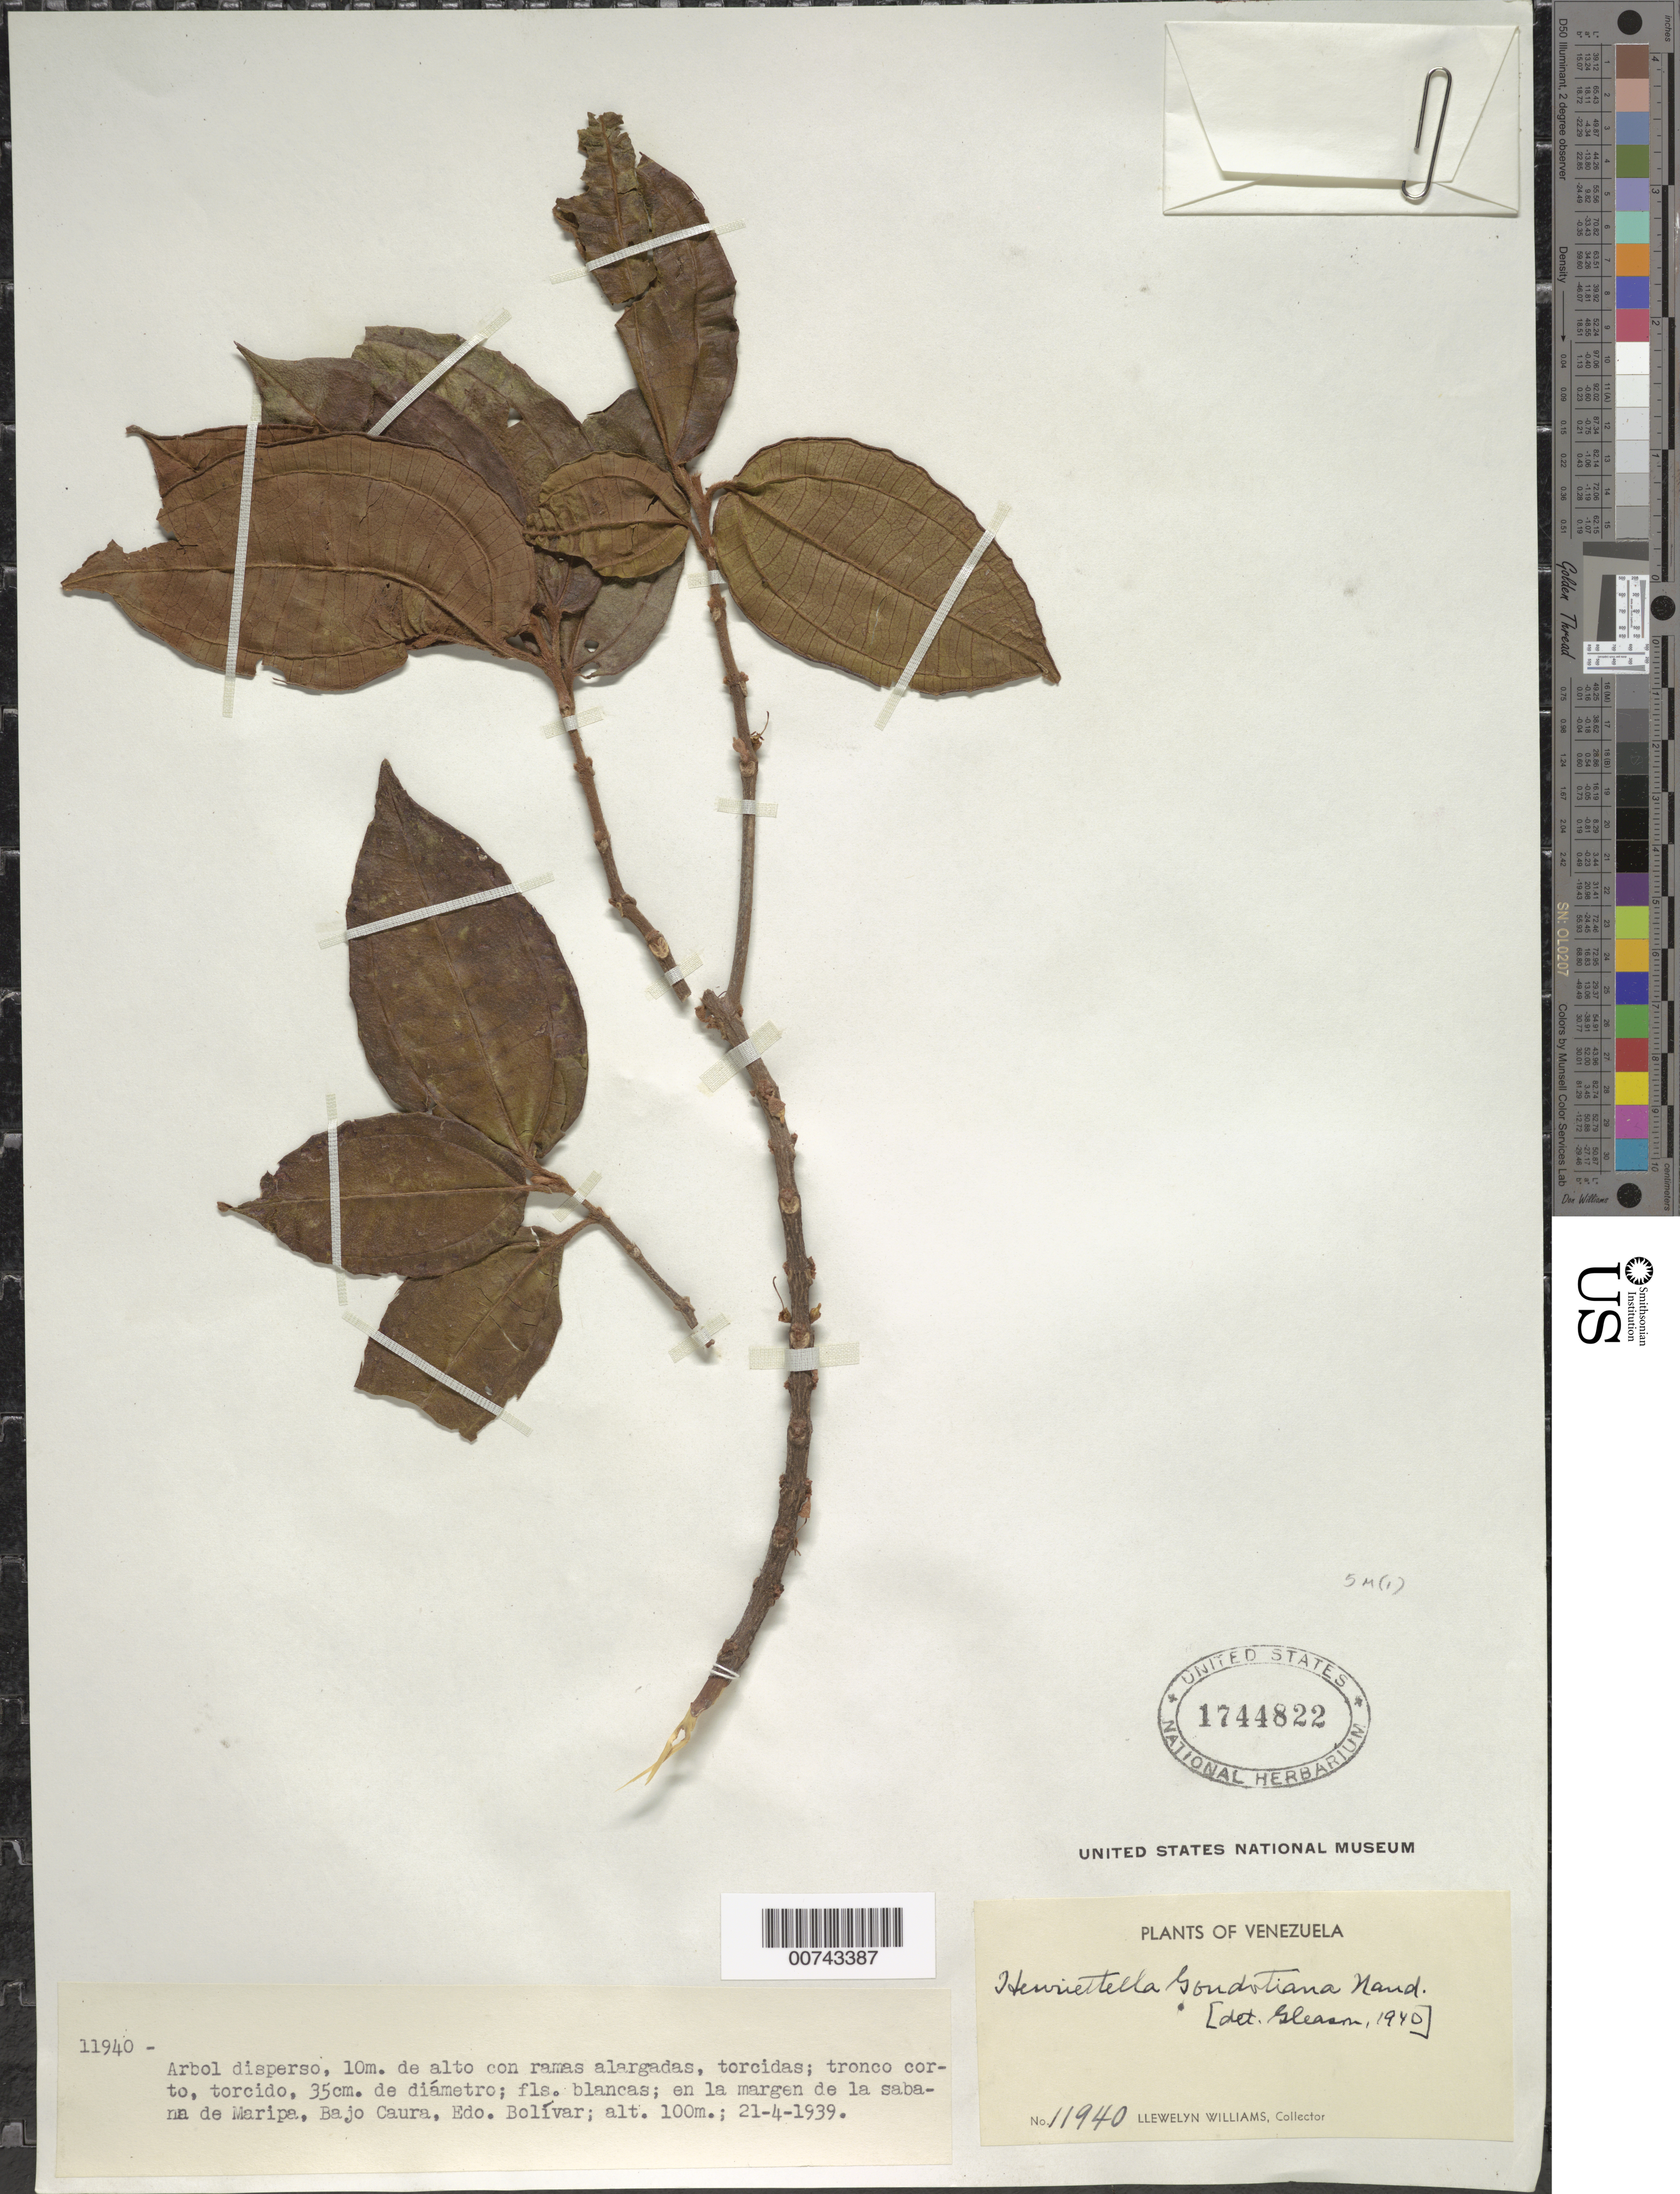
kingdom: Plantae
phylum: Tracheophyta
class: Magnoliopsida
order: Myrtales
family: Melastomataceae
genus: Henriettea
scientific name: Henriettea sp.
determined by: Strong, Mark T., (BOT), Smithsonian Institution - National Museum of Natural History (UNITED STATES)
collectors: Ll. Williams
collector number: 11940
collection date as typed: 21-Apr-39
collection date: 1939-04-21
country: Venezuela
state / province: Bolívar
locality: Maripa, Bajo Caura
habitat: Margen de la sabana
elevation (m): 100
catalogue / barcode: US 1744822